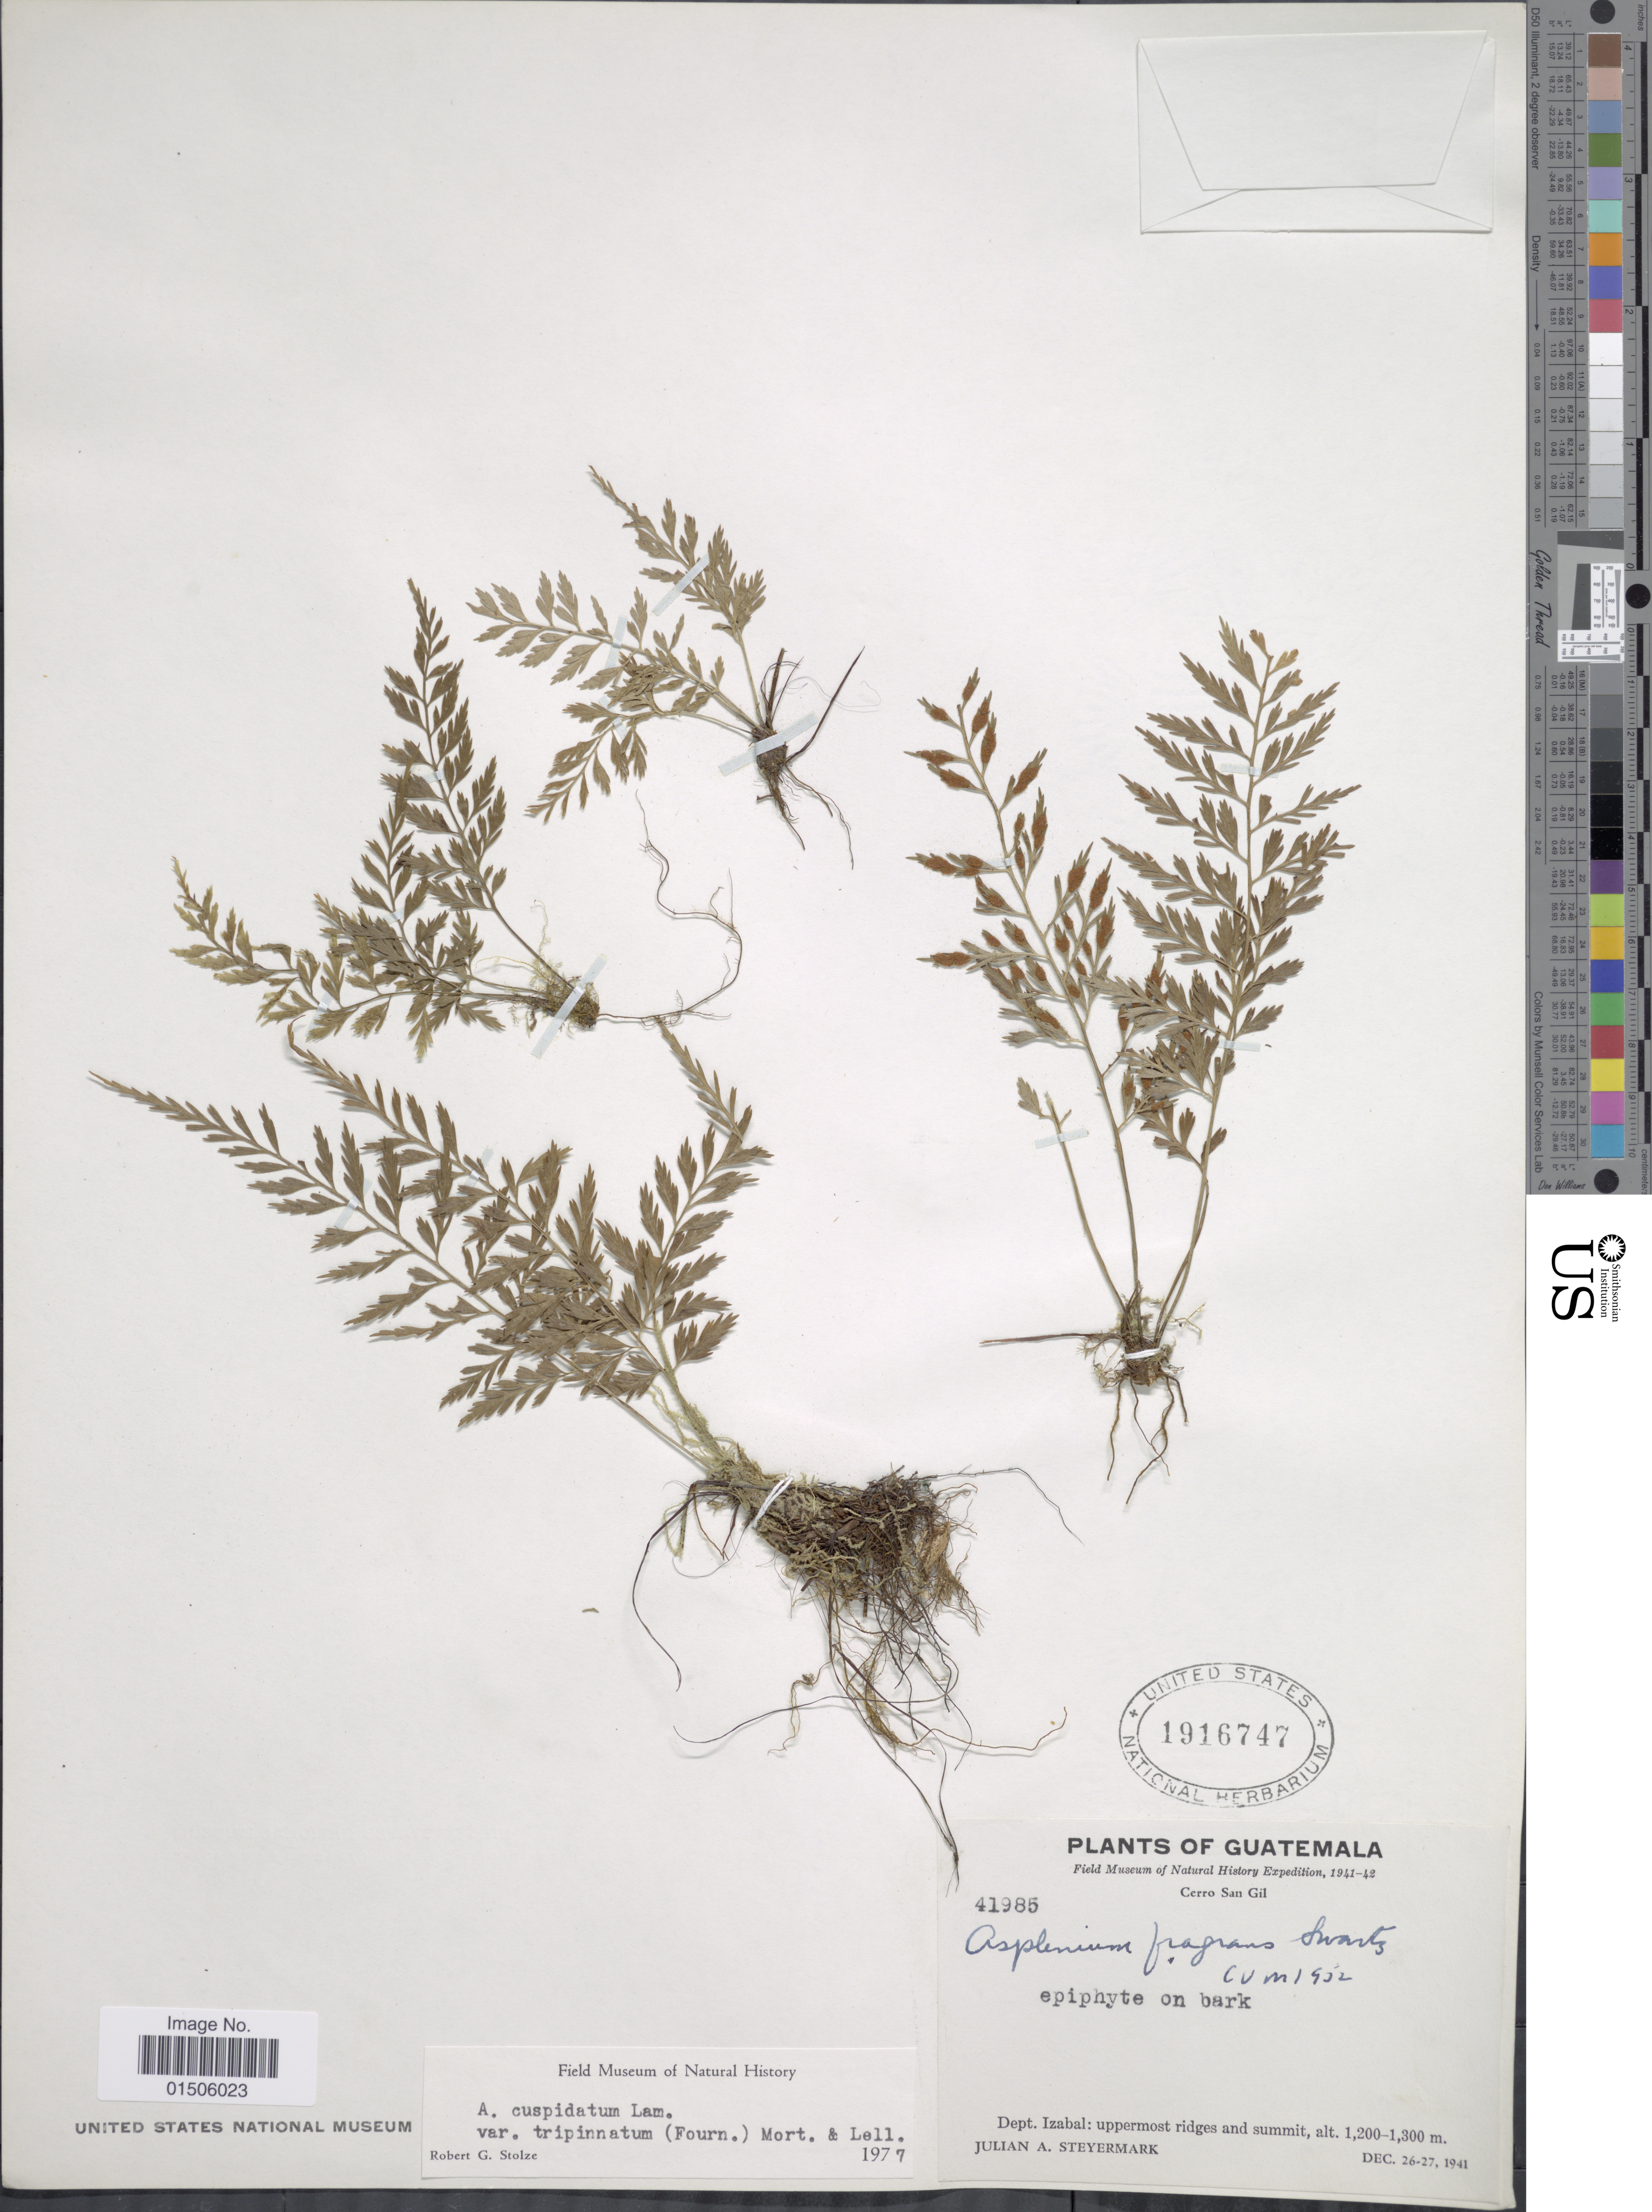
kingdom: Plantae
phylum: Tracheophyta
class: Polypodiopsida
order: Polypodiales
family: Aspleniaceae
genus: Asplenium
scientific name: Asplenium cuspidatum var. tripinnatum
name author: (E. Fourn.) C.V. Morton & Lellinger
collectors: J. Steyermark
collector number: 41985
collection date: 1941-12-26/1941-12-27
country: Guatemala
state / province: Izabal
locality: Dept. Izabal. Cerro San Gil, Uppermost ridges and summit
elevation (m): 1200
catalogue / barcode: US 1916747